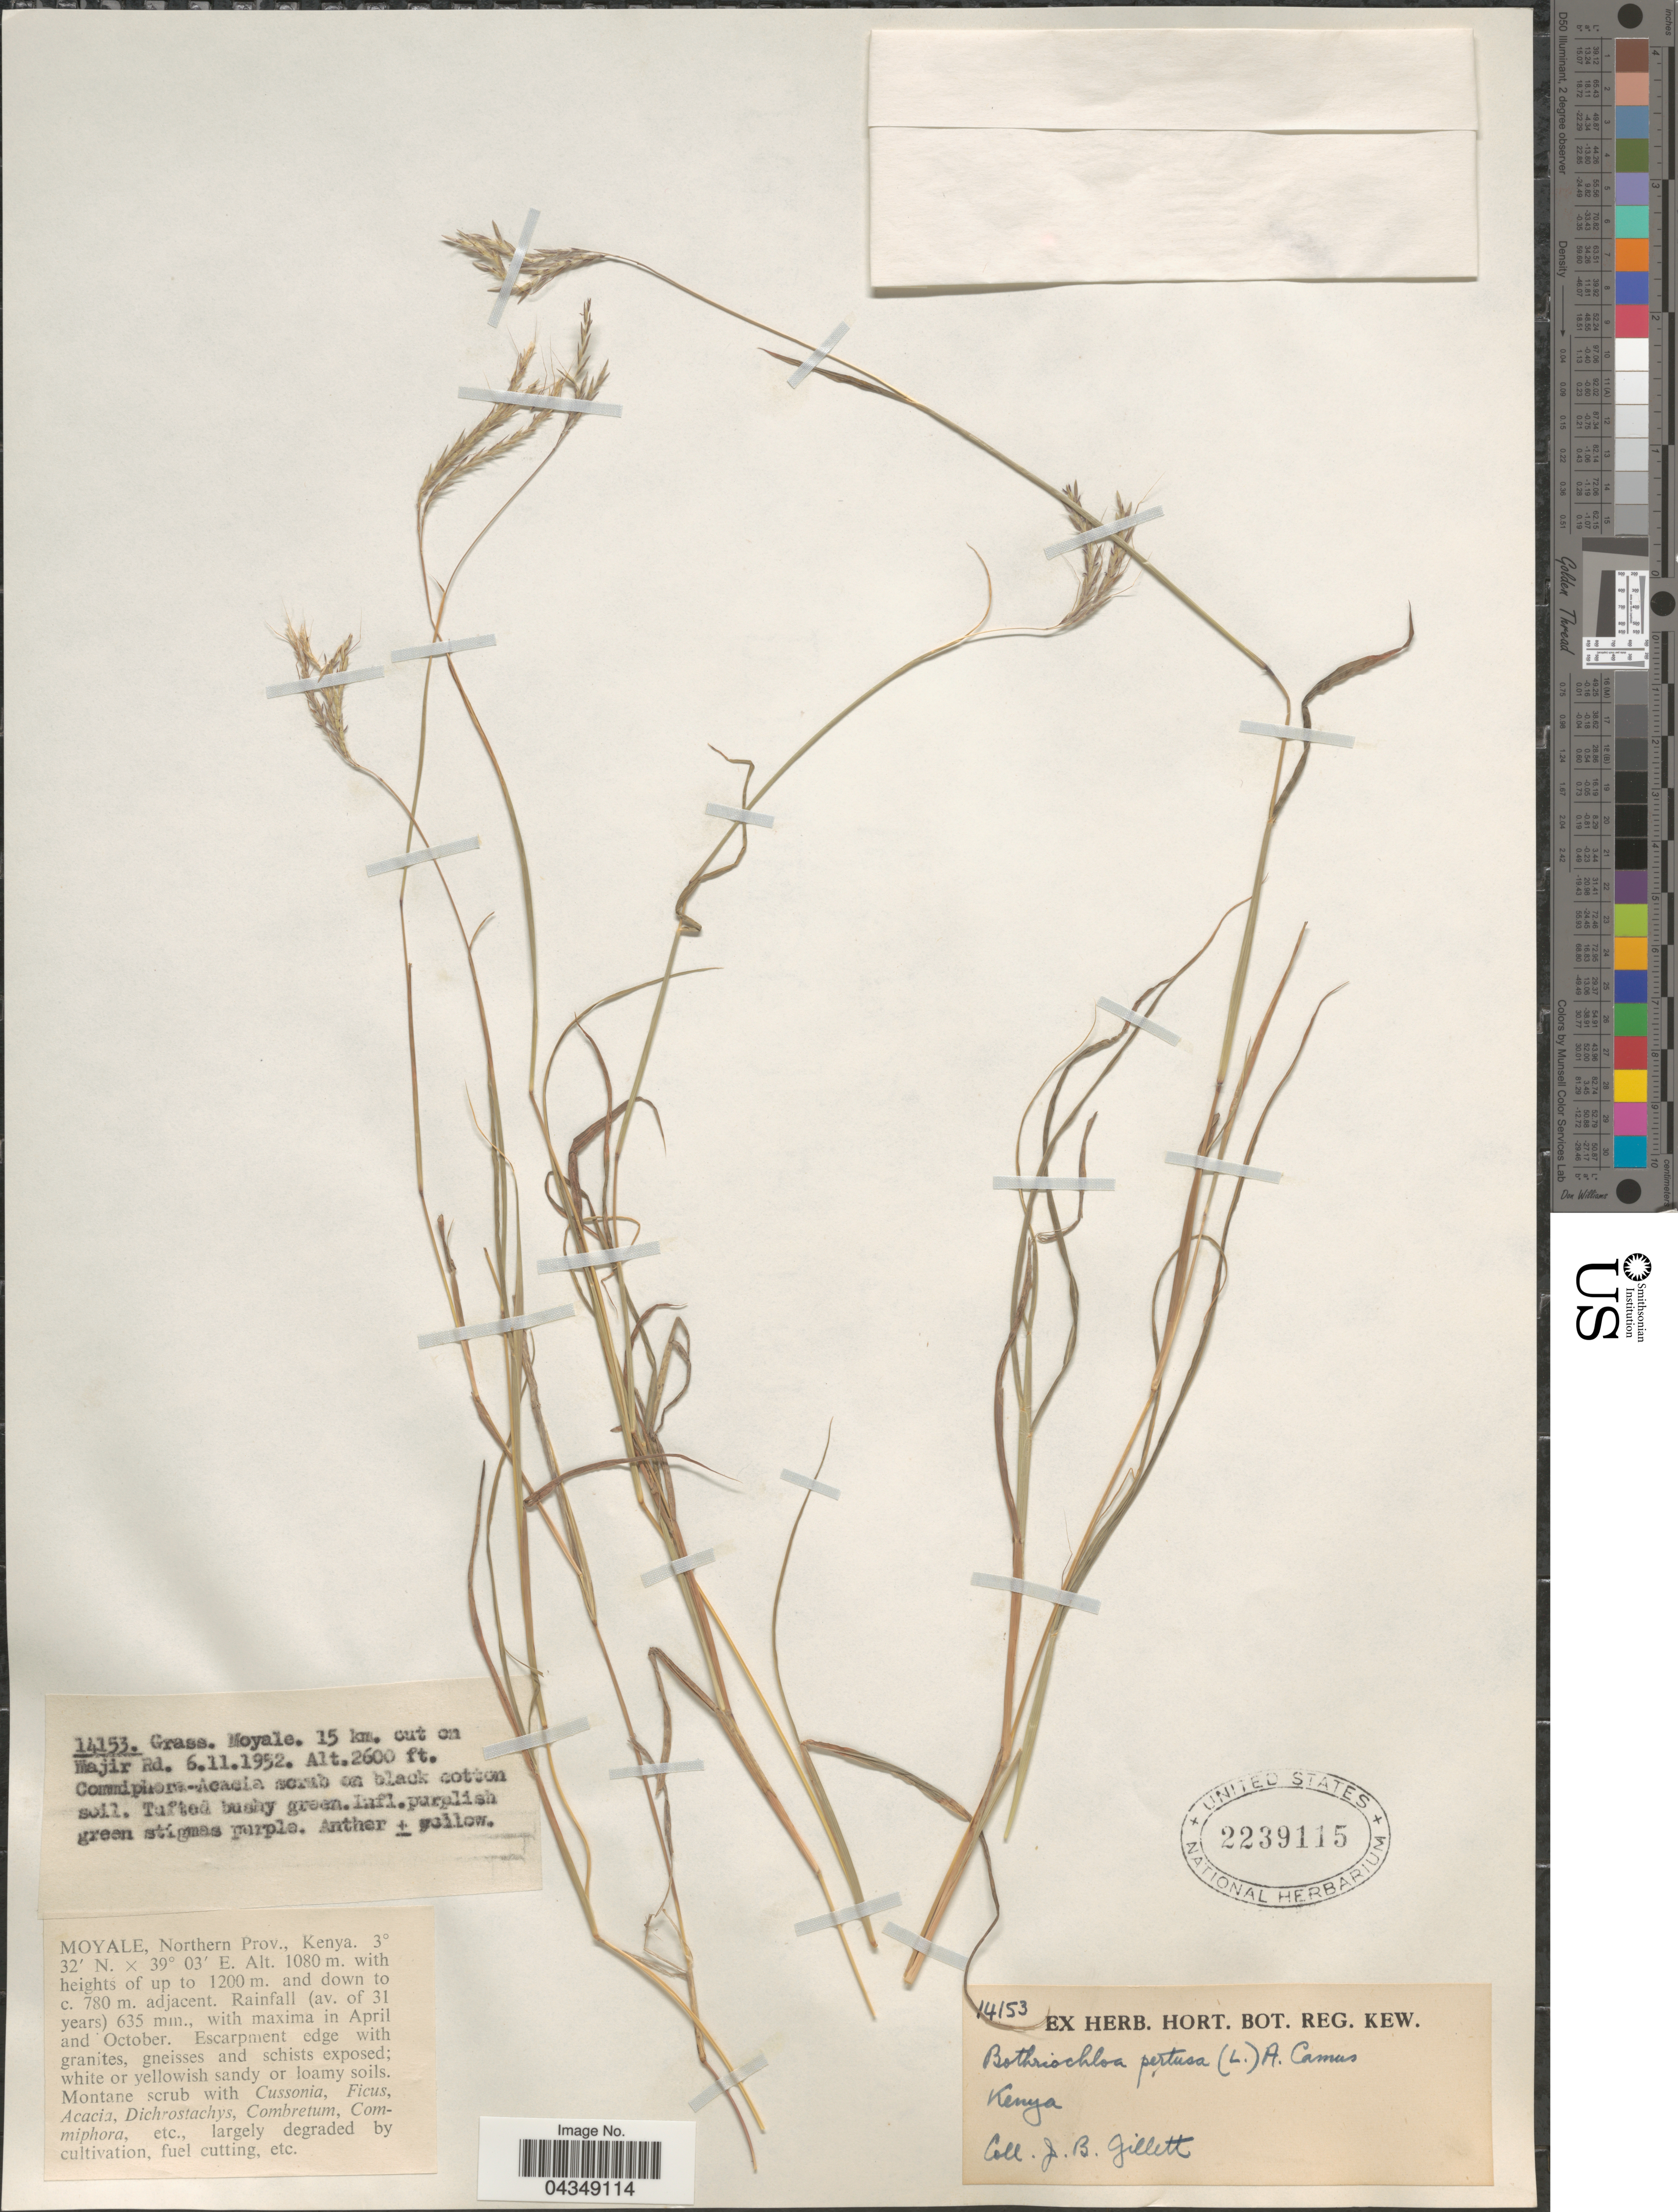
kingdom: Plantae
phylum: Tracheophyta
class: Liliopsida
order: Poales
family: Poaceae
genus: Bothriochloa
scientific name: Bothriochloa insculpta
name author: (Hochst. ex A. Rich.) A. Camus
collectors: J. B. Gillett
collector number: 14153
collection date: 1952-11-06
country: Kenya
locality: Moyale. 15 km. cut on Wajir Rd. Northern Prov.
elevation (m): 792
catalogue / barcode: US 2239115